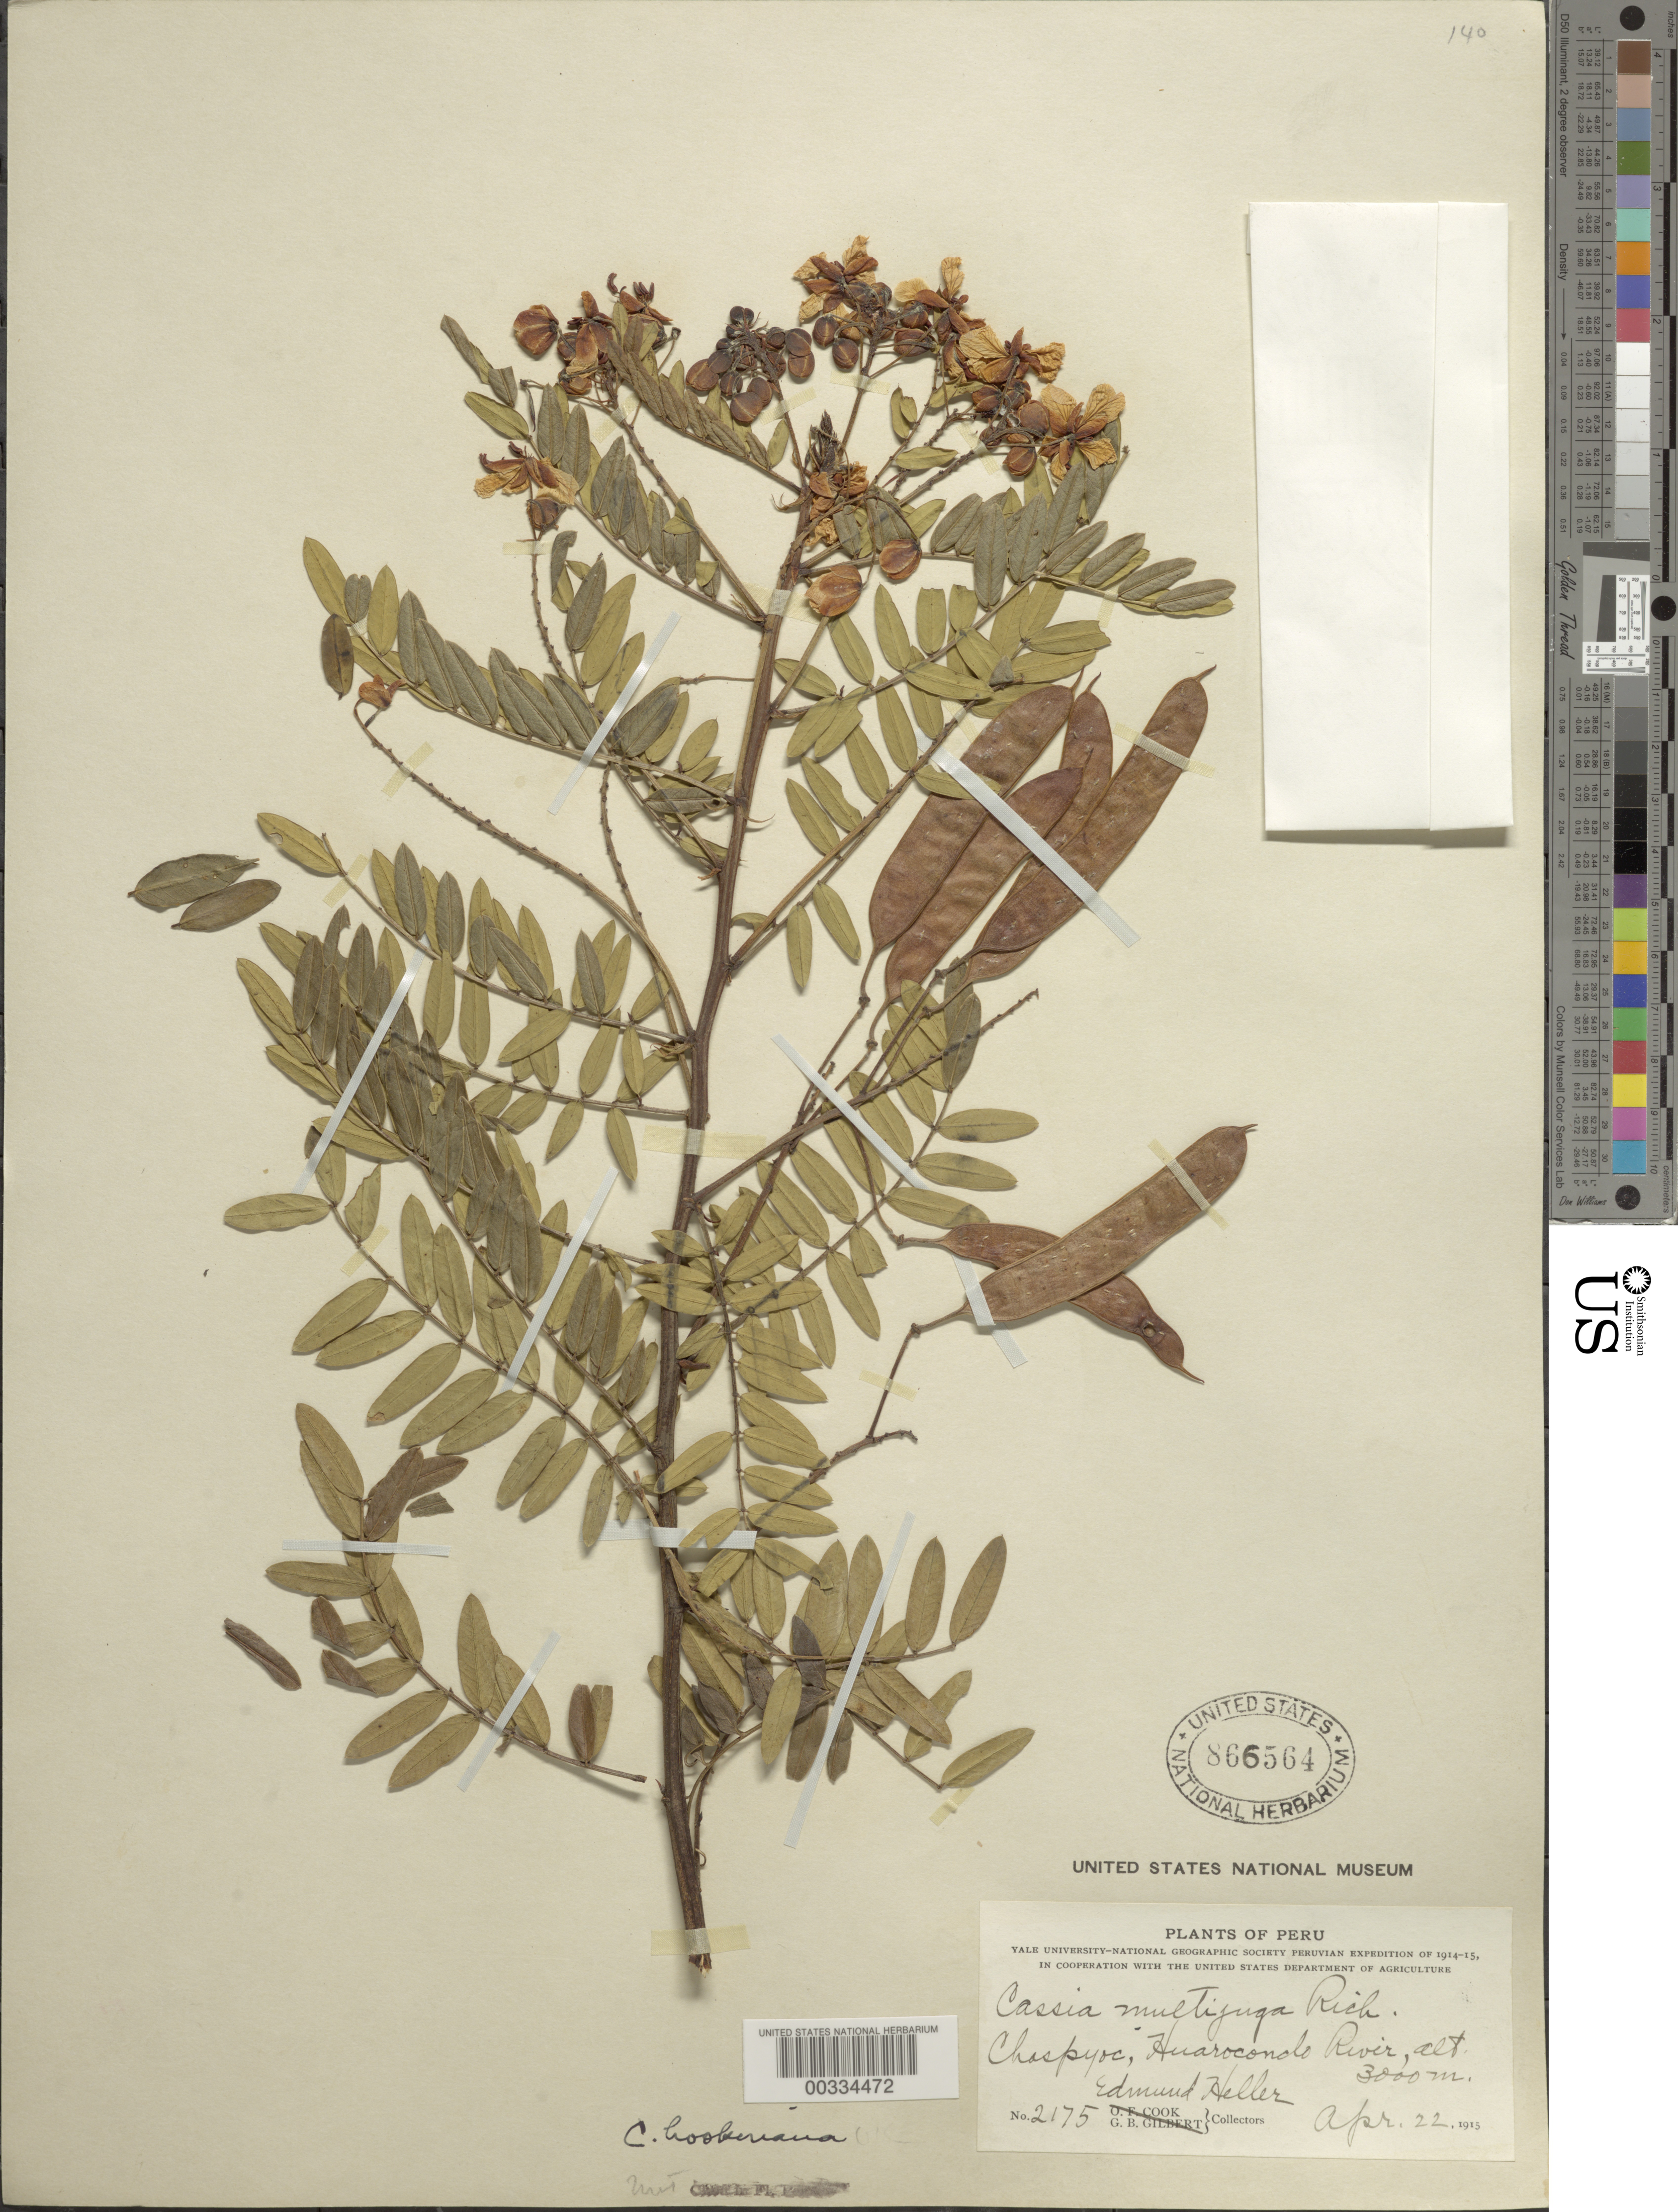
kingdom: Plantae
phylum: Tracheophyta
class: Magnoliopsida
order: Fabales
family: Fabaceae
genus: Senna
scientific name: Senna hookeriana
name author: Vatke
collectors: E. Heller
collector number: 2175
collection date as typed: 22 Apr 1915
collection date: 1915-04-22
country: Peru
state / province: Cusco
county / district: Anta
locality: Chospyoc, Huarocondo River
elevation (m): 3000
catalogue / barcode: US 866564